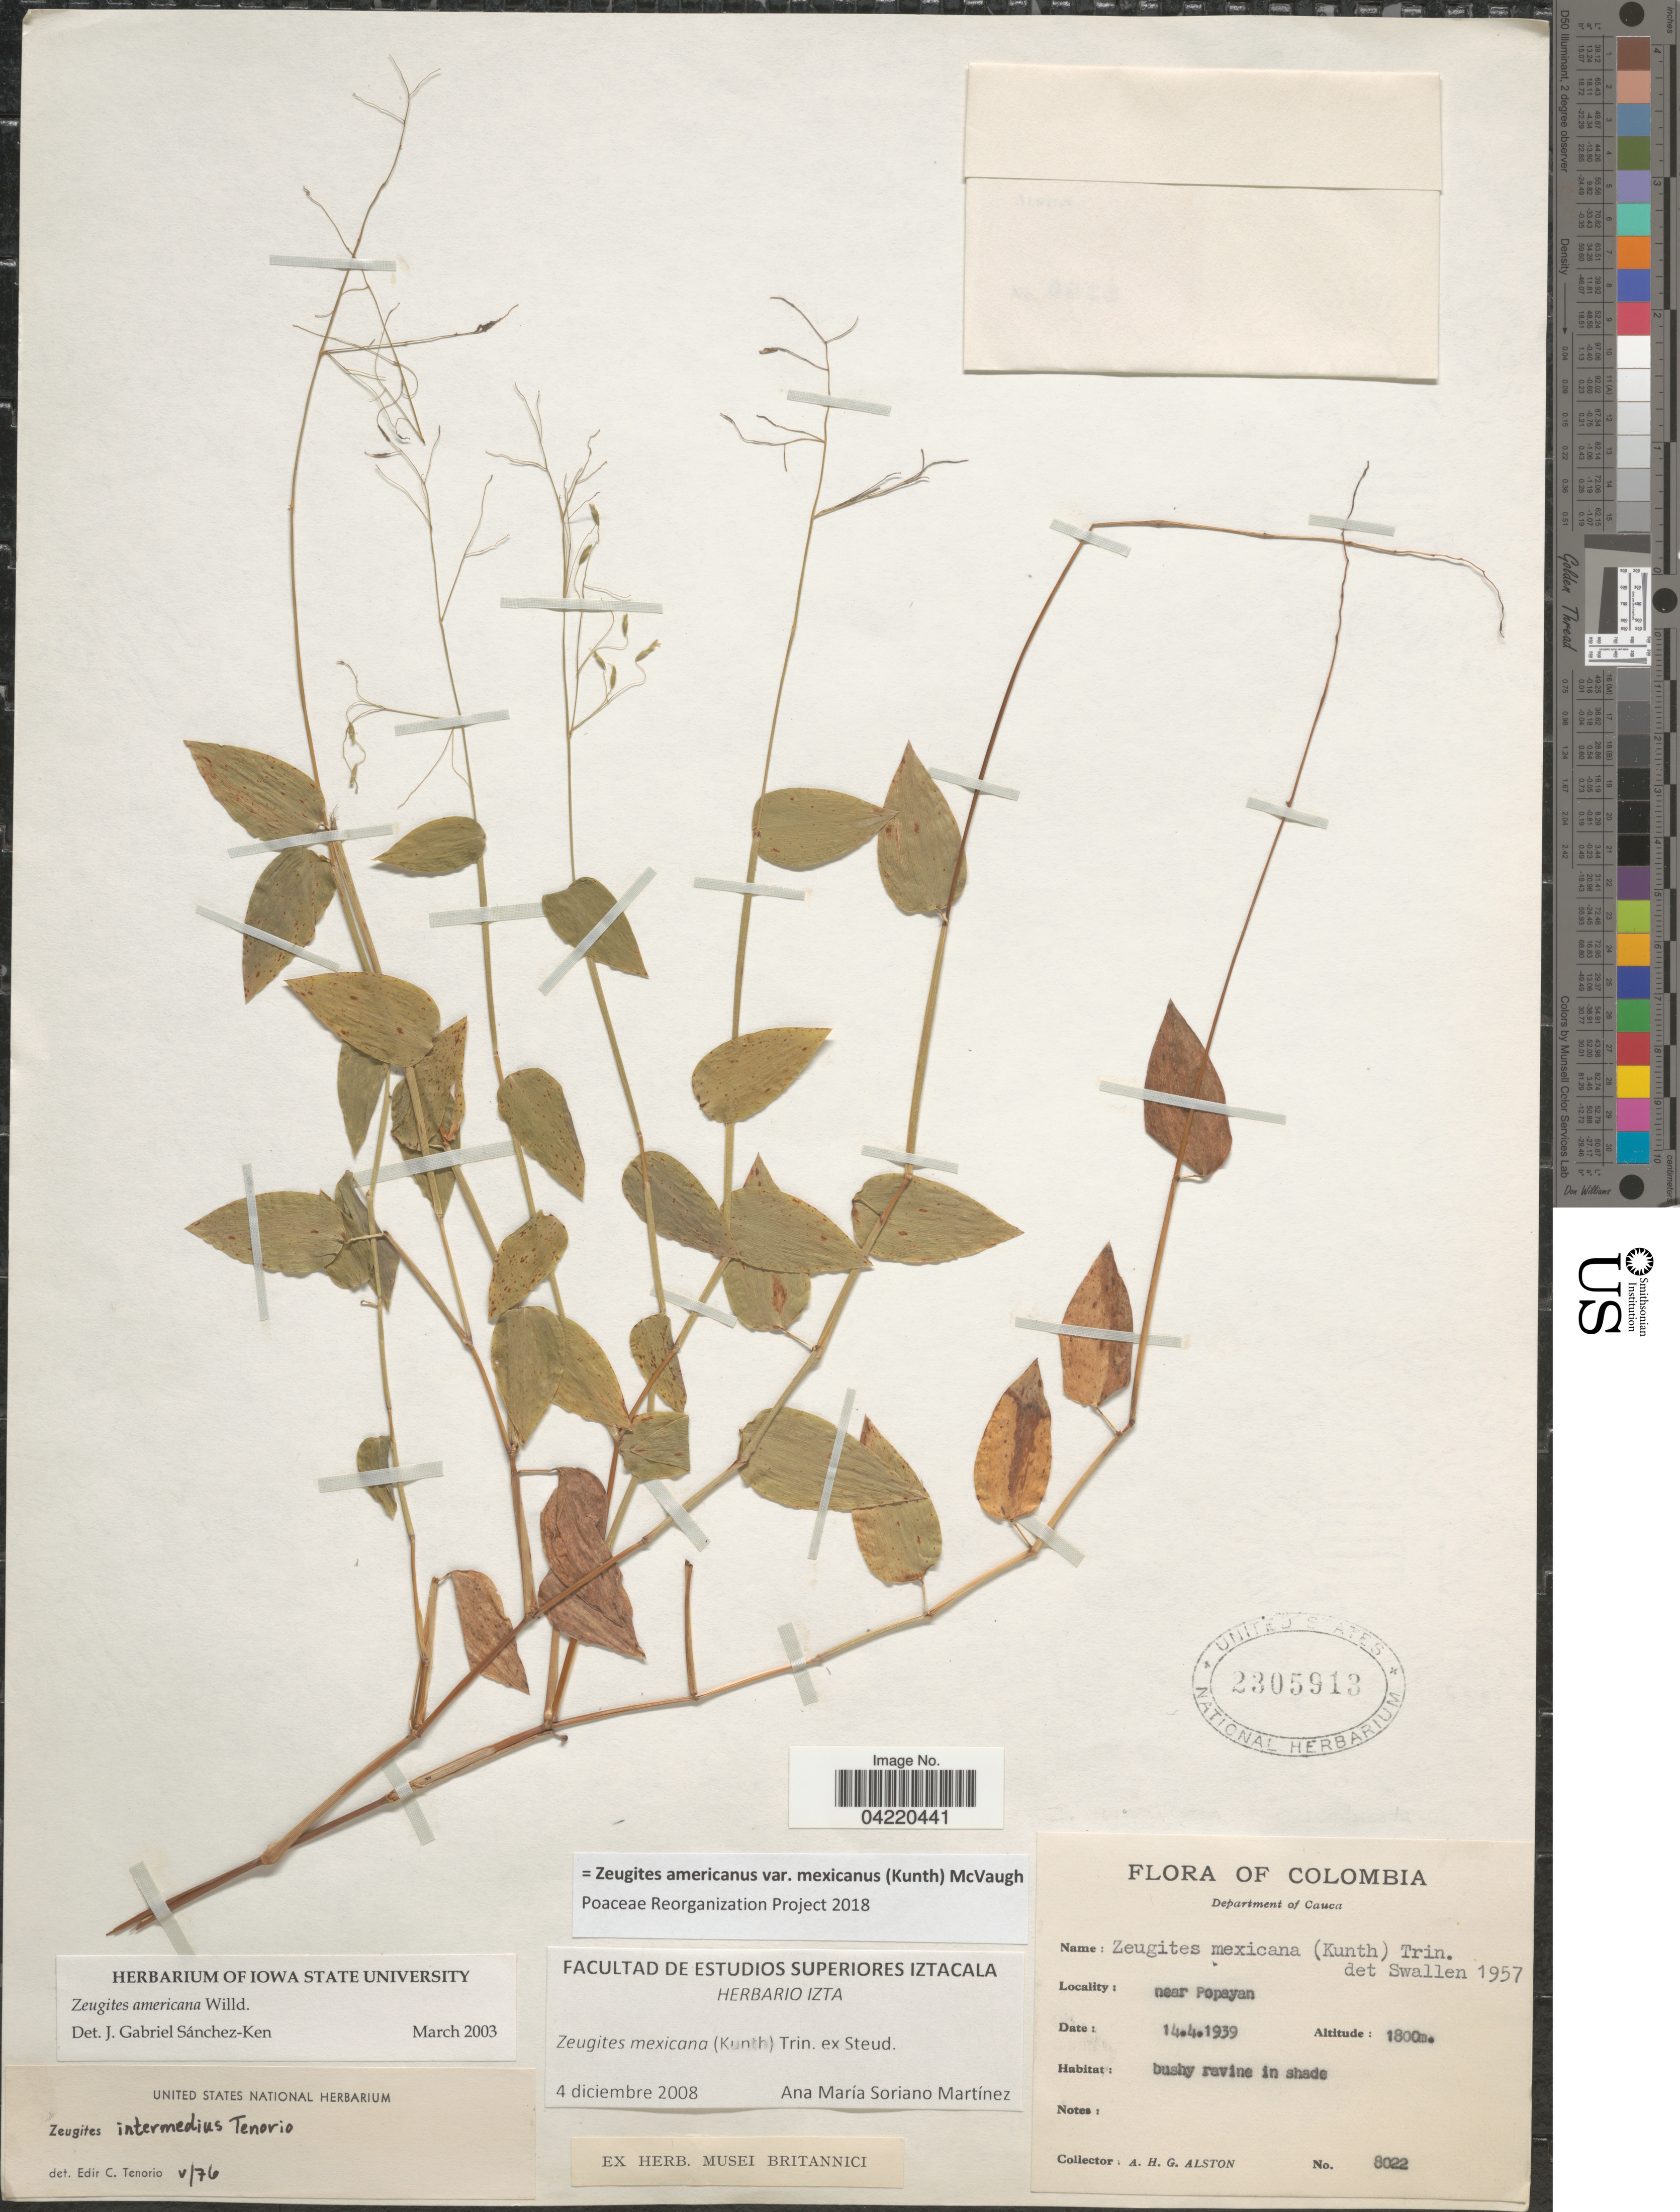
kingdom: Plantae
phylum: Tracheophyta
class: Liliopsida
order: Poales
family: Poaceae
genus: Zeugites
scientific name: Zeugites americanus var. mexicanus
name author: (Kunth) McVaugh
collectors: A. H. Alston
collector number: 8022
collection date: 1939-04-14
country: Colombia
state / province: Cauca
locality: Department of Cauca. Near Popayan.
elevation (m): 1800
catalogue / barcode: US 2305913